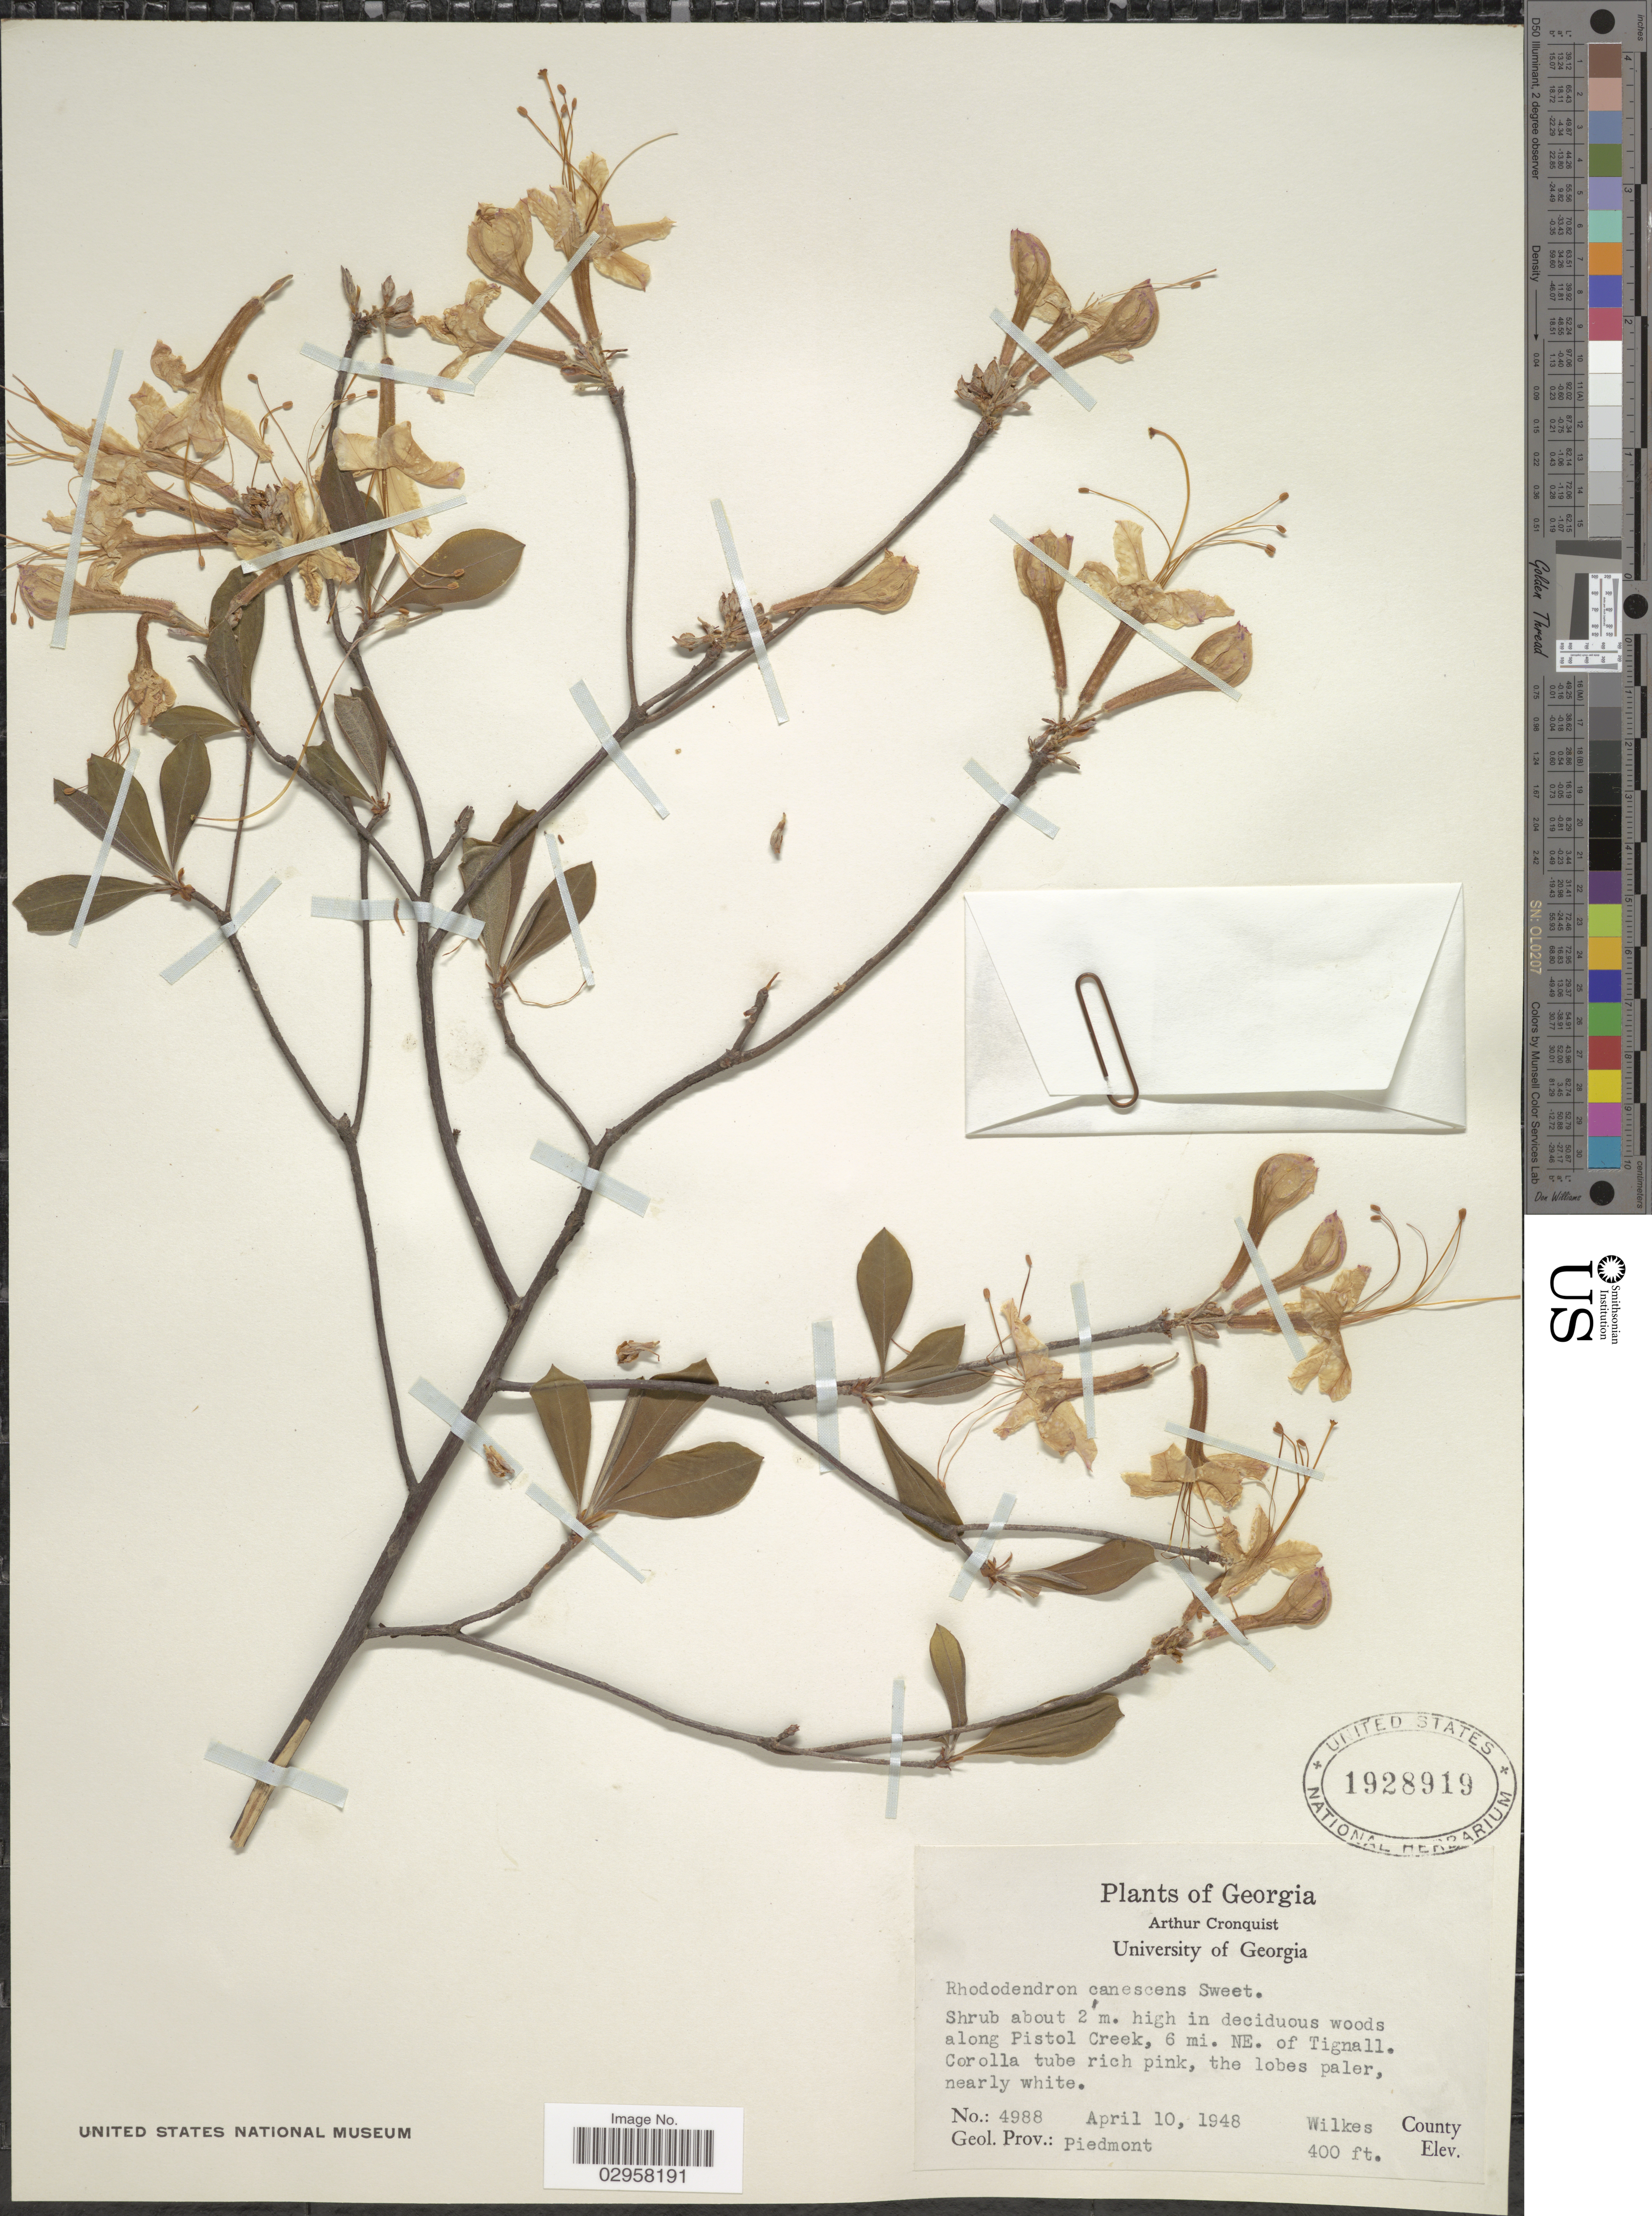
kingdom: Plantae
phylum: Tracheophyta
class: Magnoliopsida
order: Ericales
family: Ericaceae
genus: Rhododendron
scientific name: Rhododendron canescens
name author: (Michx.) Sweet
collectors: A. J. Cronquist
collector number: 4988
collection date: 1948-04-10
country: United States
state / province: Georgia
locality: Along Pistol Creek, 6 mi. NE. of Tignall. Wilkes County. Geol. Prov.: Piedmont.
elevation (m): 122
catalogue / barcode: US 1928919